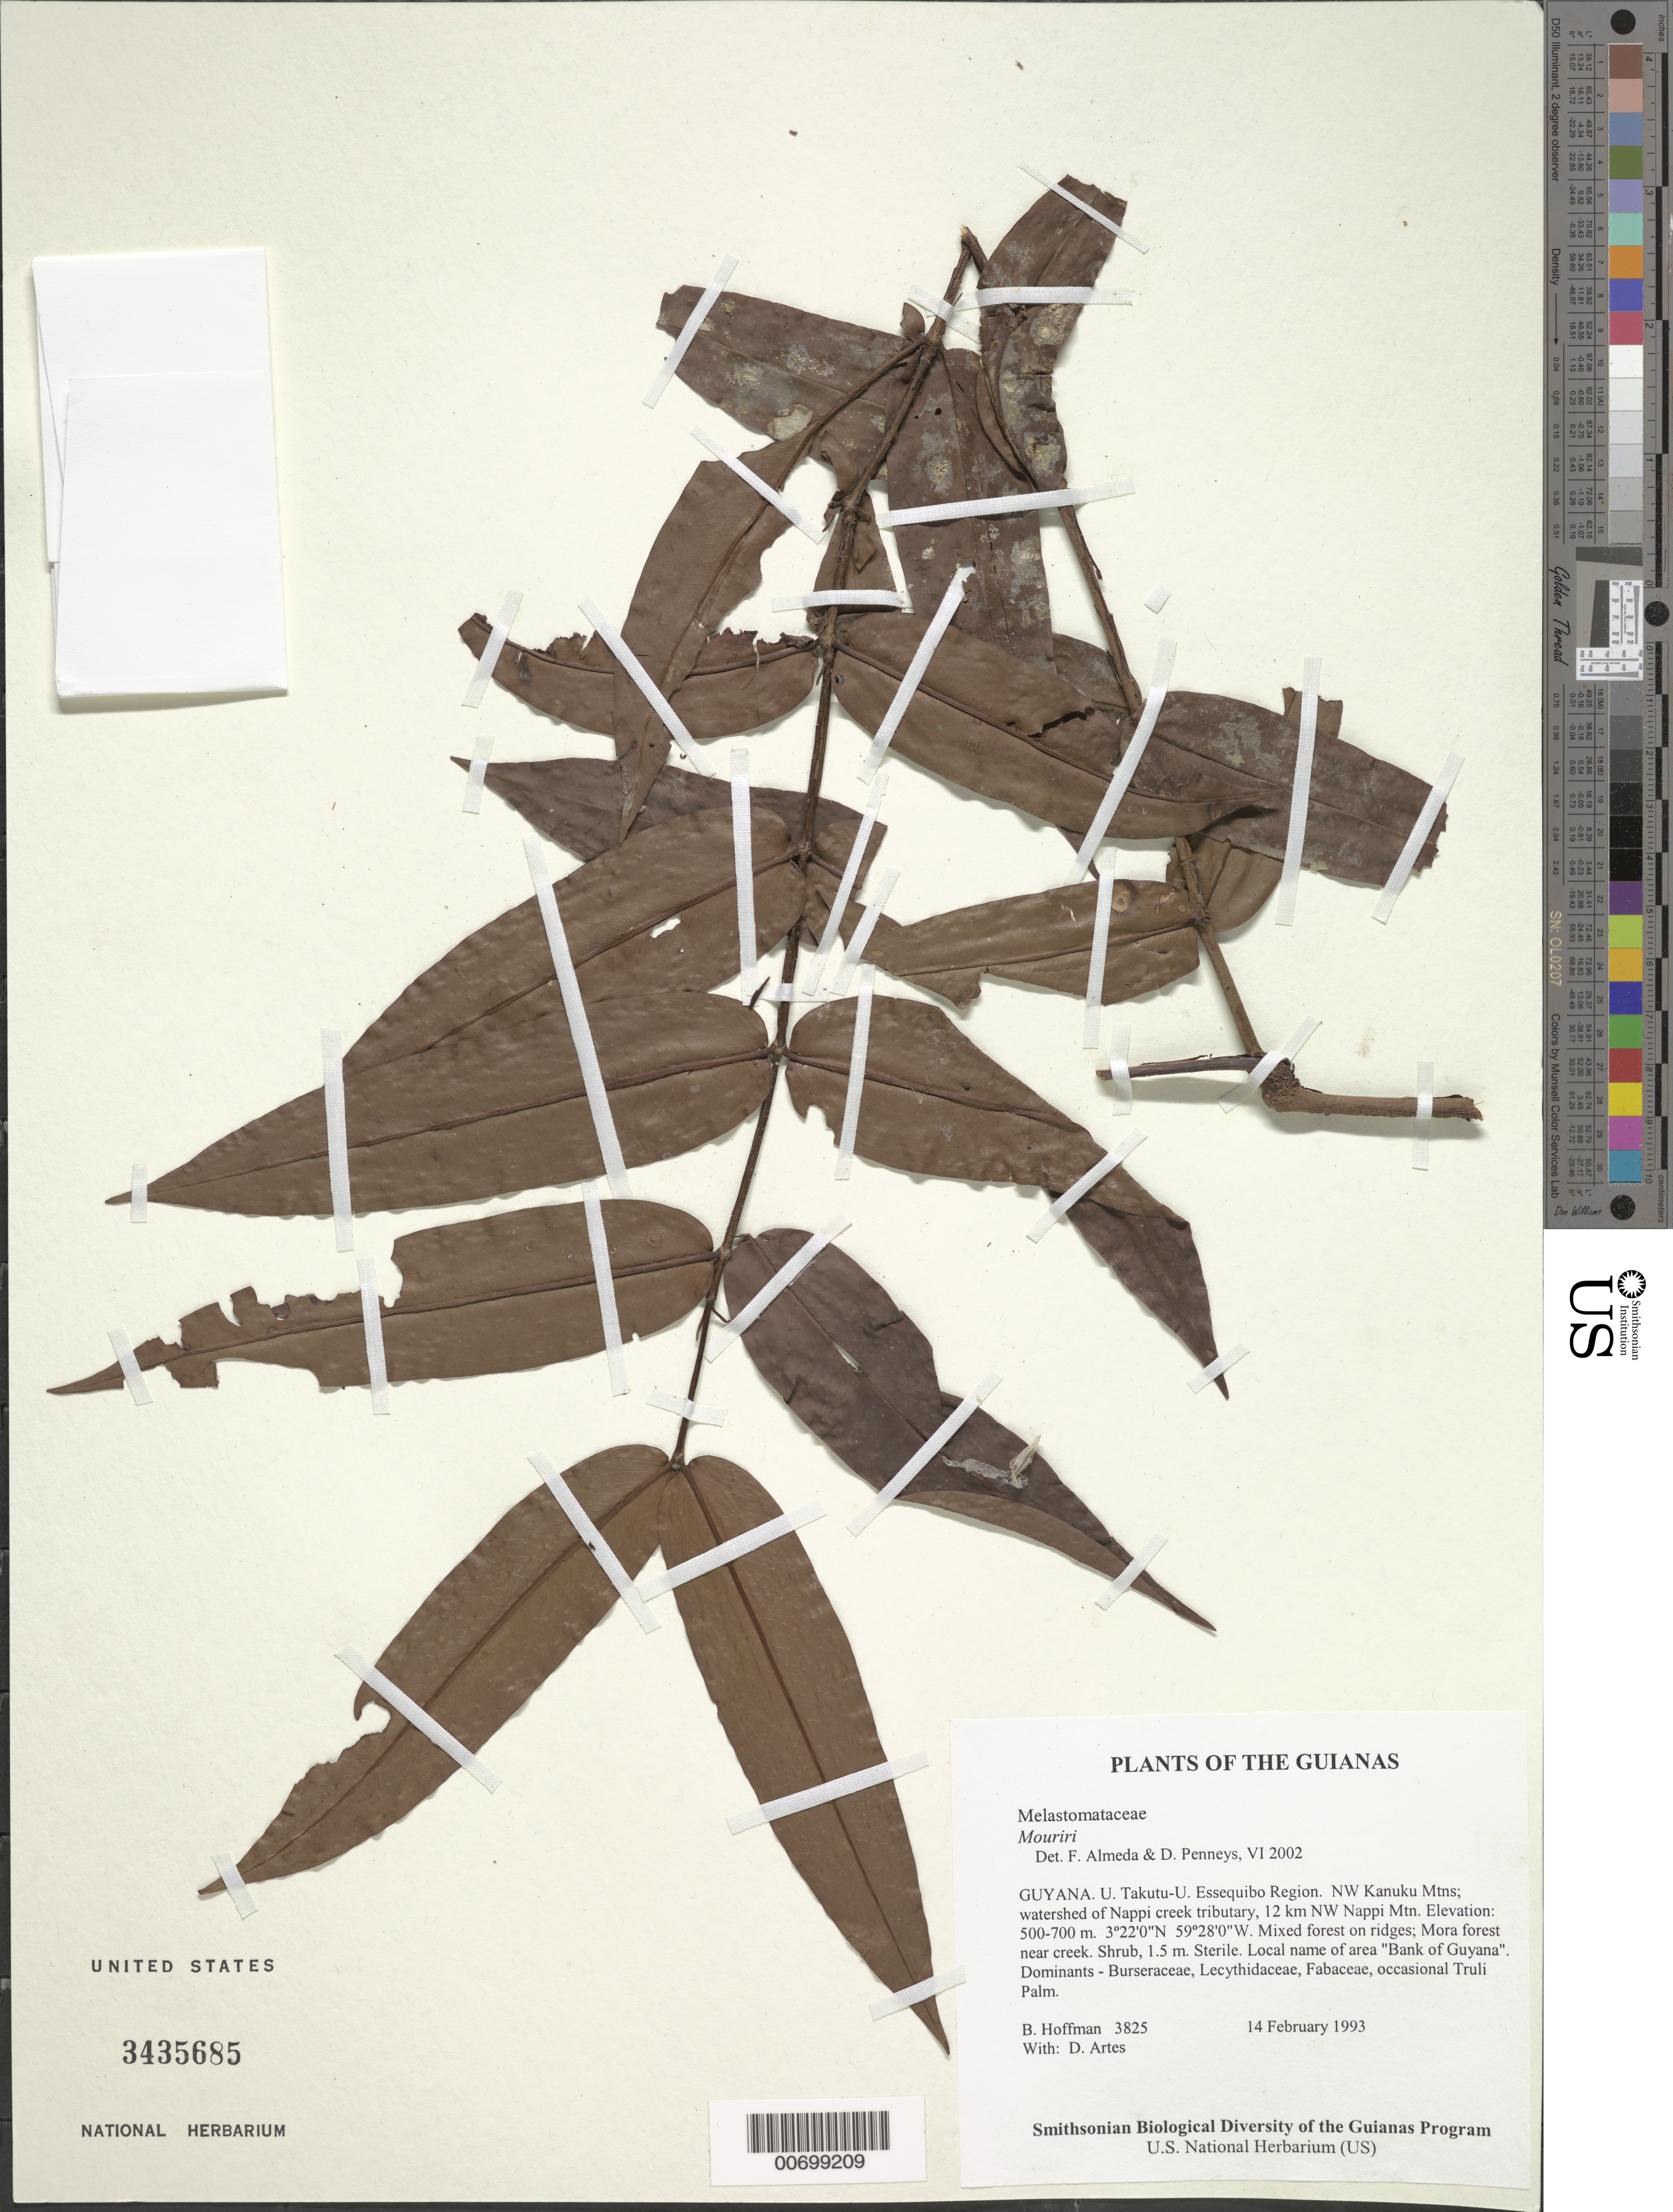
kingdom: Plantae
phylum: Tracheophyta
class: Magnoliopsida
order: Myrtales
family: Melastomataceae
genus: Mouriri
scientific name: Mouriri sp.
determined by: Almeda, F.; Penneys, D. S.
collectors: B. Hoffman & D. Artes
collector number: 3825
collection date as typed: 14 February 1993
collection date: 1993-02-14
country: Guyana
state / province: U. Takutu-U. Essequibo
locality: NW Kanuku Mountains; watershed of Nappi creek tributary, 12 km NE of Nappi Mountain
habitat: Mixed forest on ridges; Mora forest near creek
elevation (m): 500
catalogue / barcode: US 3435685